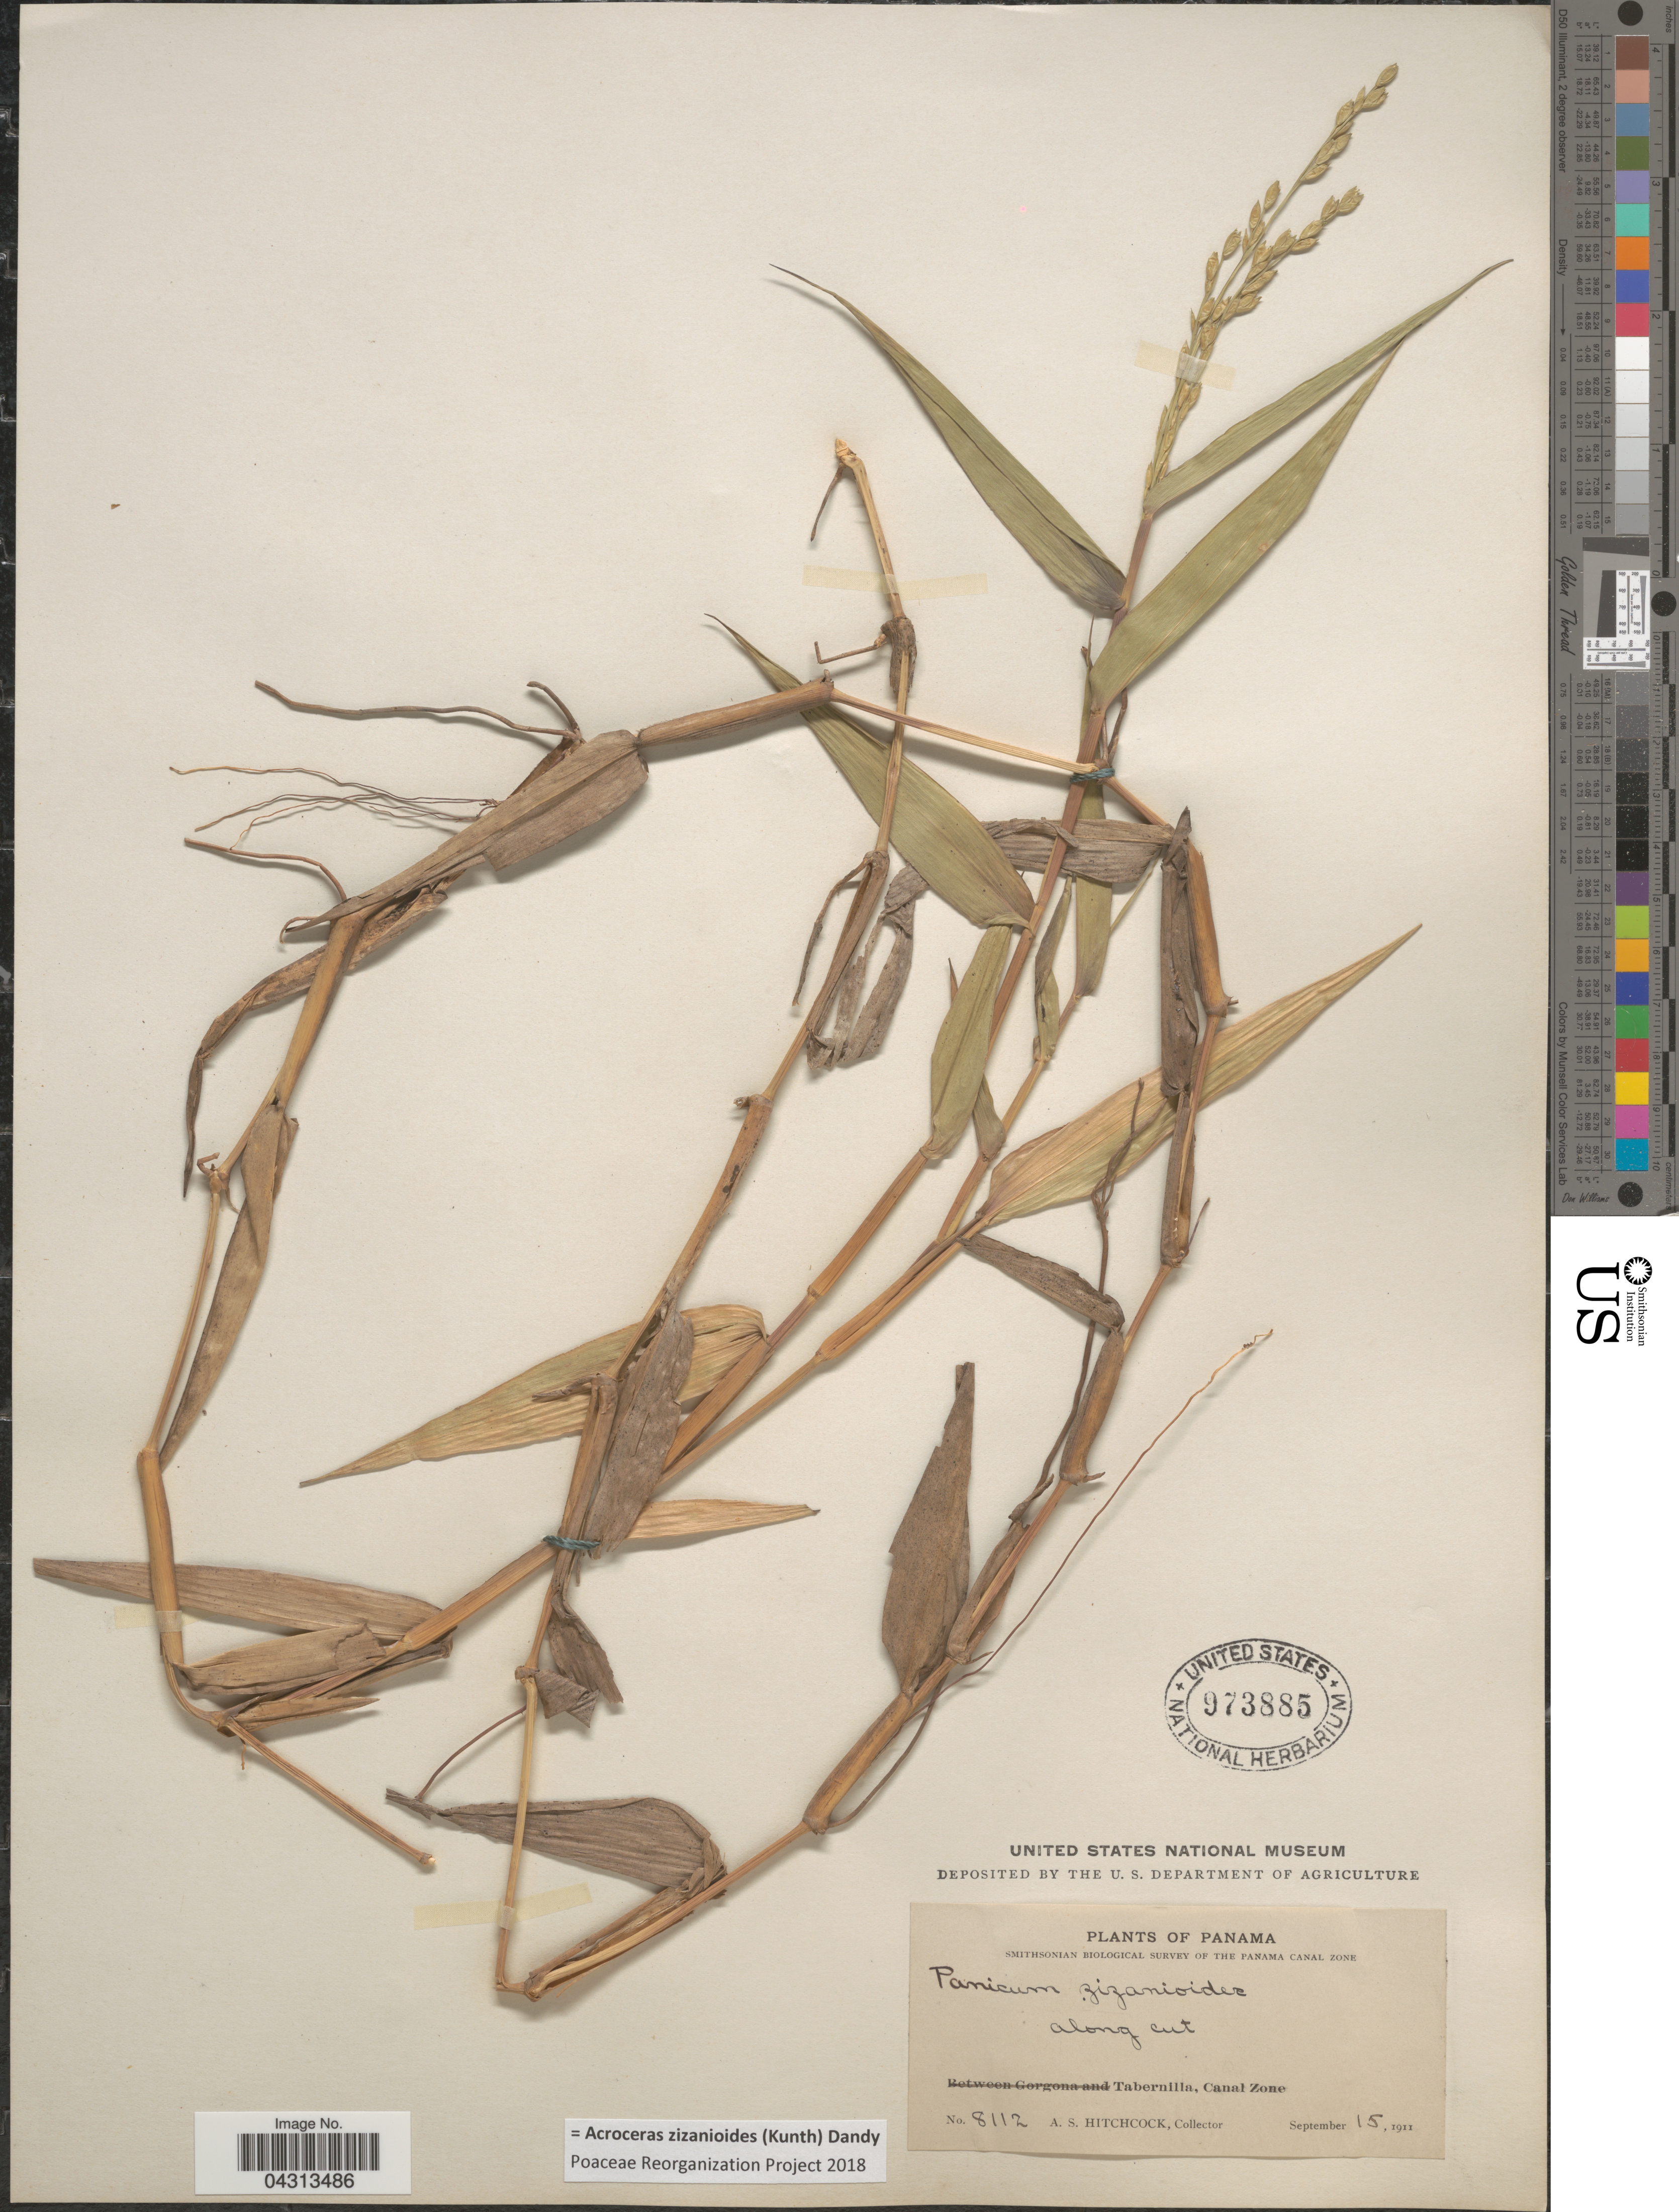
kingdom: Plantae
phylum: Tracheophyta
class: Liliopsida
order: Poales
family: Poaceae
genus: Acroceras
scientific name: Acroceras zizanioides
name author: (Kunth) Dandy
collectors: A. S. Hitchcock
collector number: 8112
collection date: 1911-09-15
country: Panama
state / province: Colón / Panamá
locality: Smithsonian Biological Survey of the Panama Canal Zone. Along cut. Tabernilla, Canal Zone.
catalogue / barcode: US 973885